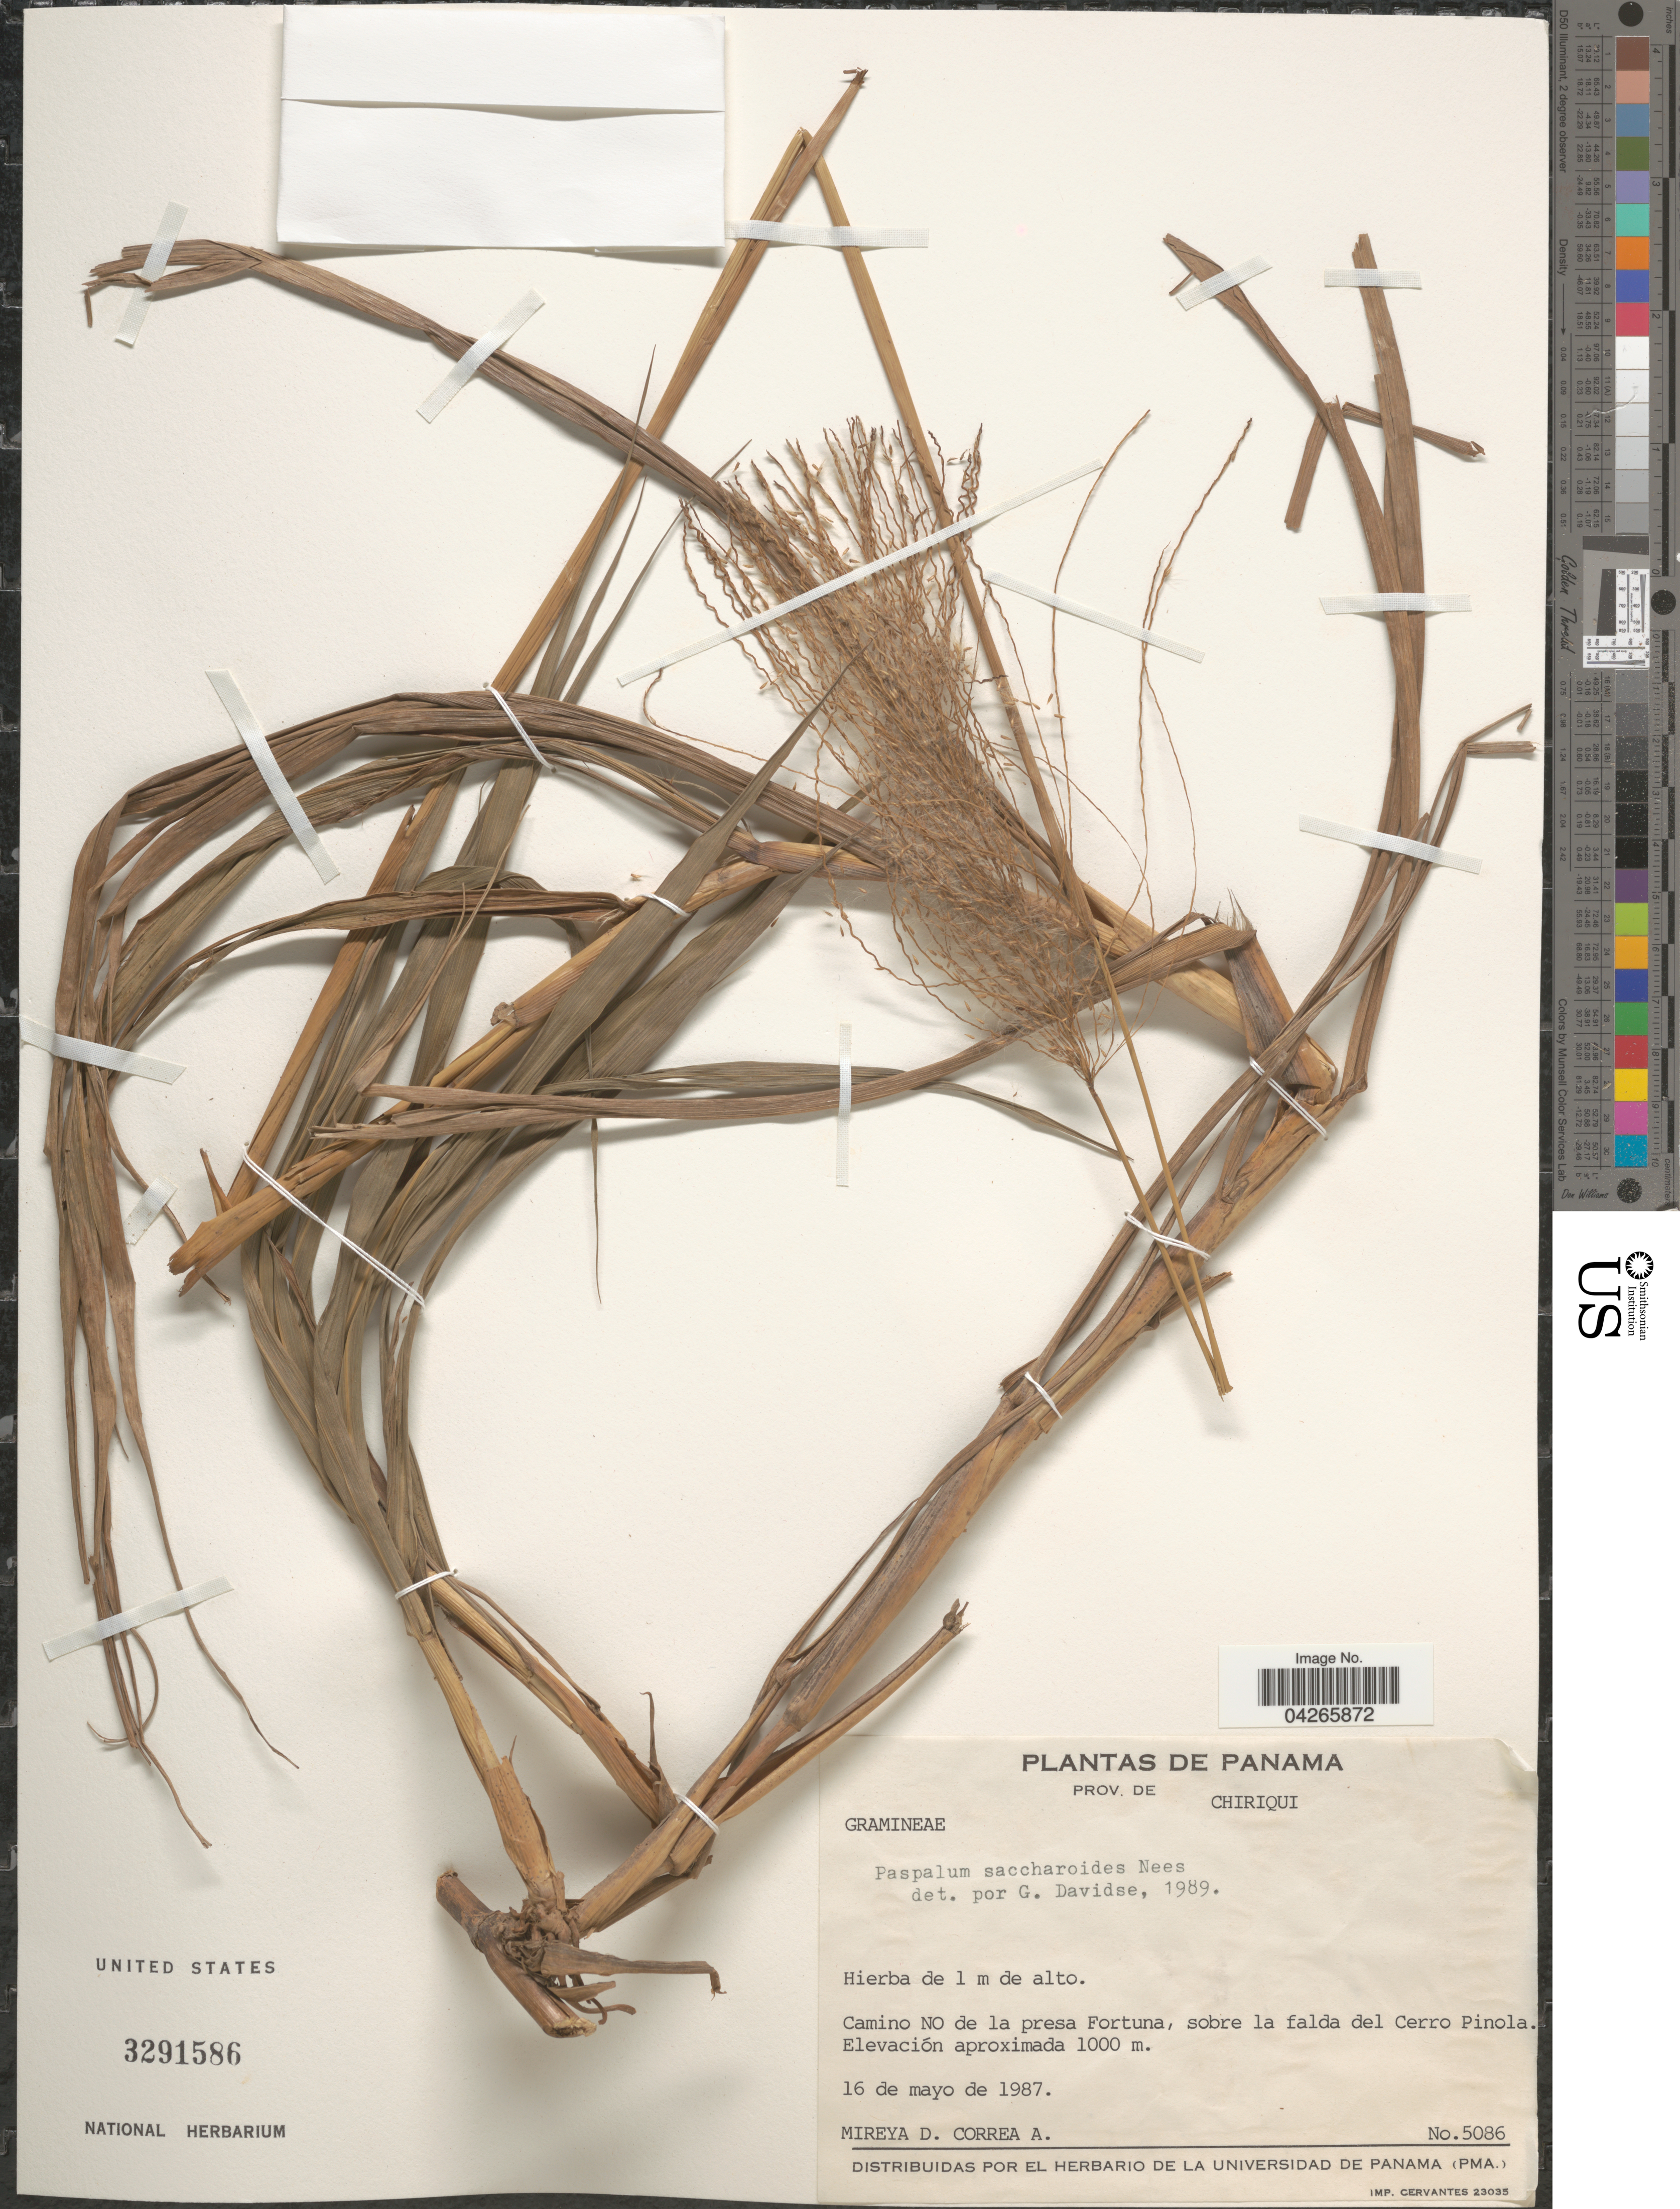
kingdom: Plantae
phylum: Tracheophyta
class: Liliopsida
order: Poales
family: Poaceae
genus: Paspalum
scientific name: Paspalum saccharoides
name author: Nees ex Trin.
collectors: M. D. Corrêa-A.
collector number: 5086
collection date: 1987-05-16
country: Panama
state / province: Chiriqui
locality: Camino NO de la presa Fortuna, sobre la falda del Cerro Pinola.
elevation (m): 1000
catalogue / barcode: US 3291586